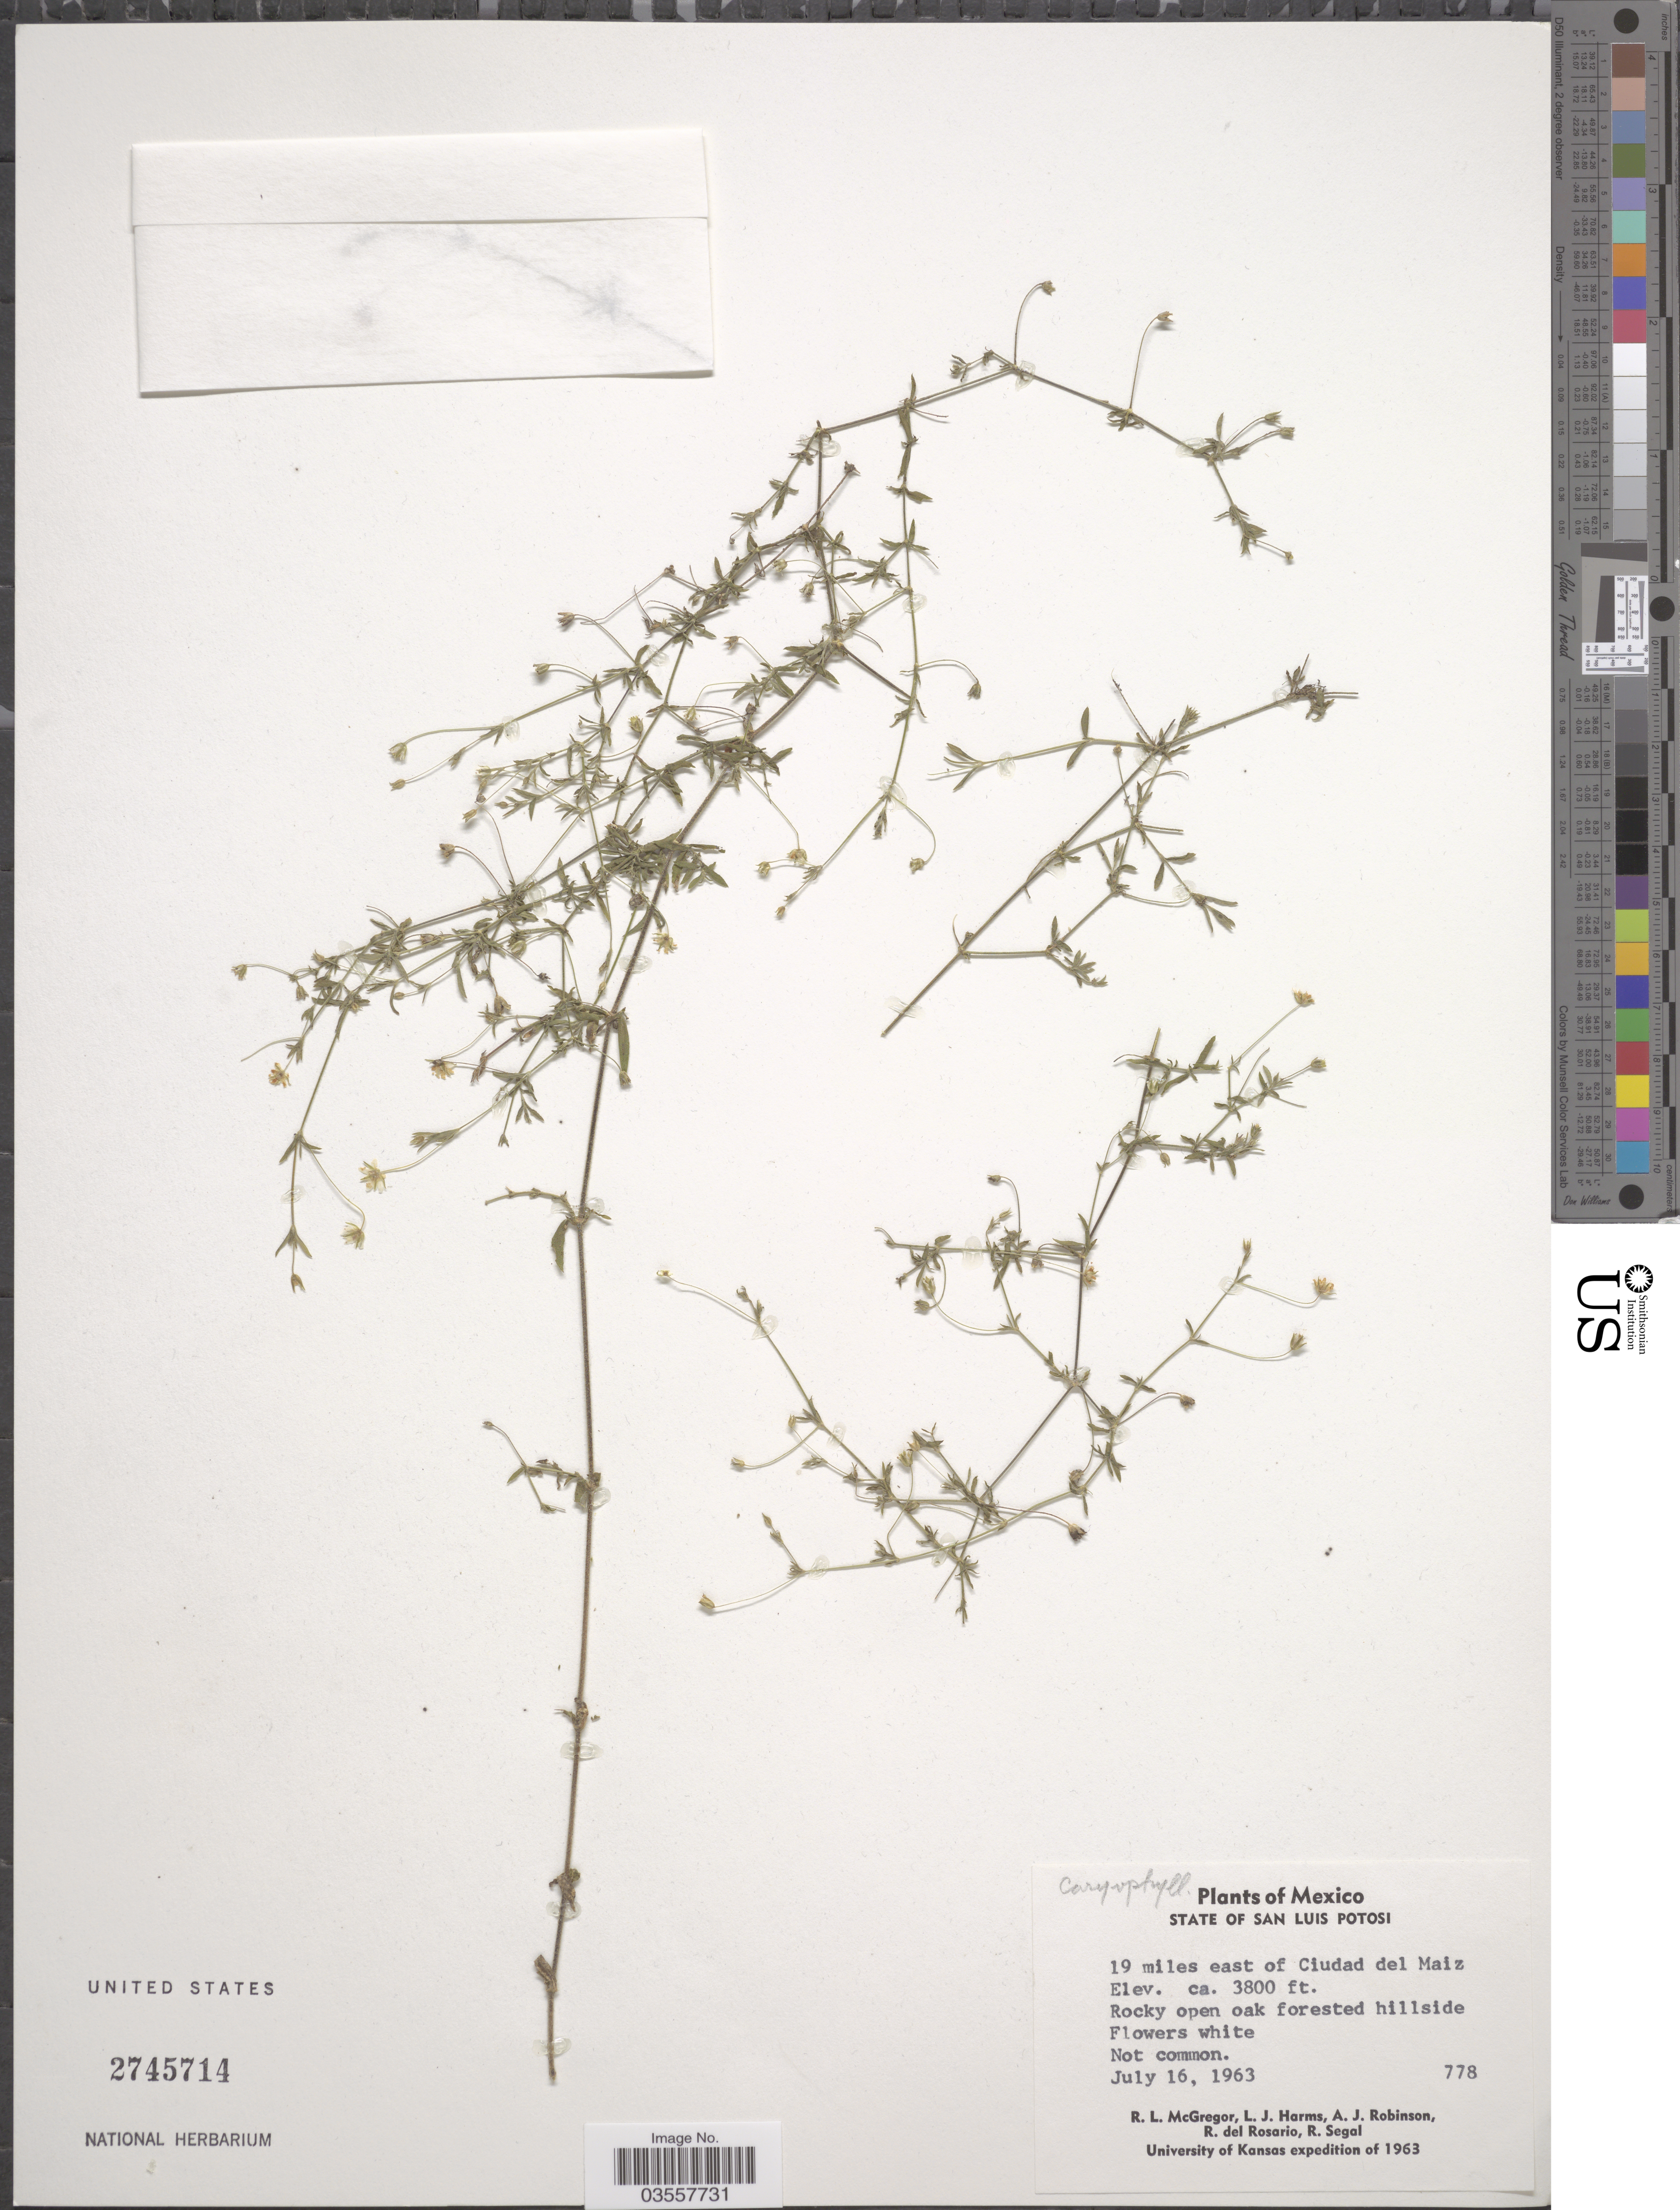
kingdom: Plantae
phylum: Tracheophyta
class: Magnoliopsida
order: Caryophyllales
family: Caryophyllaceae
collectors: R. McGregor, L. Harms, A. J. Robinson, R. del Rosario & R. Segal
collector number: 778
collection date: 1963-07-16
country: Mexico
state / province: San Luis Potosí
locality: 19 miles east of Ciudad del Maiz.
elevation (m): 1158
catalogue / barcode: US 2745714